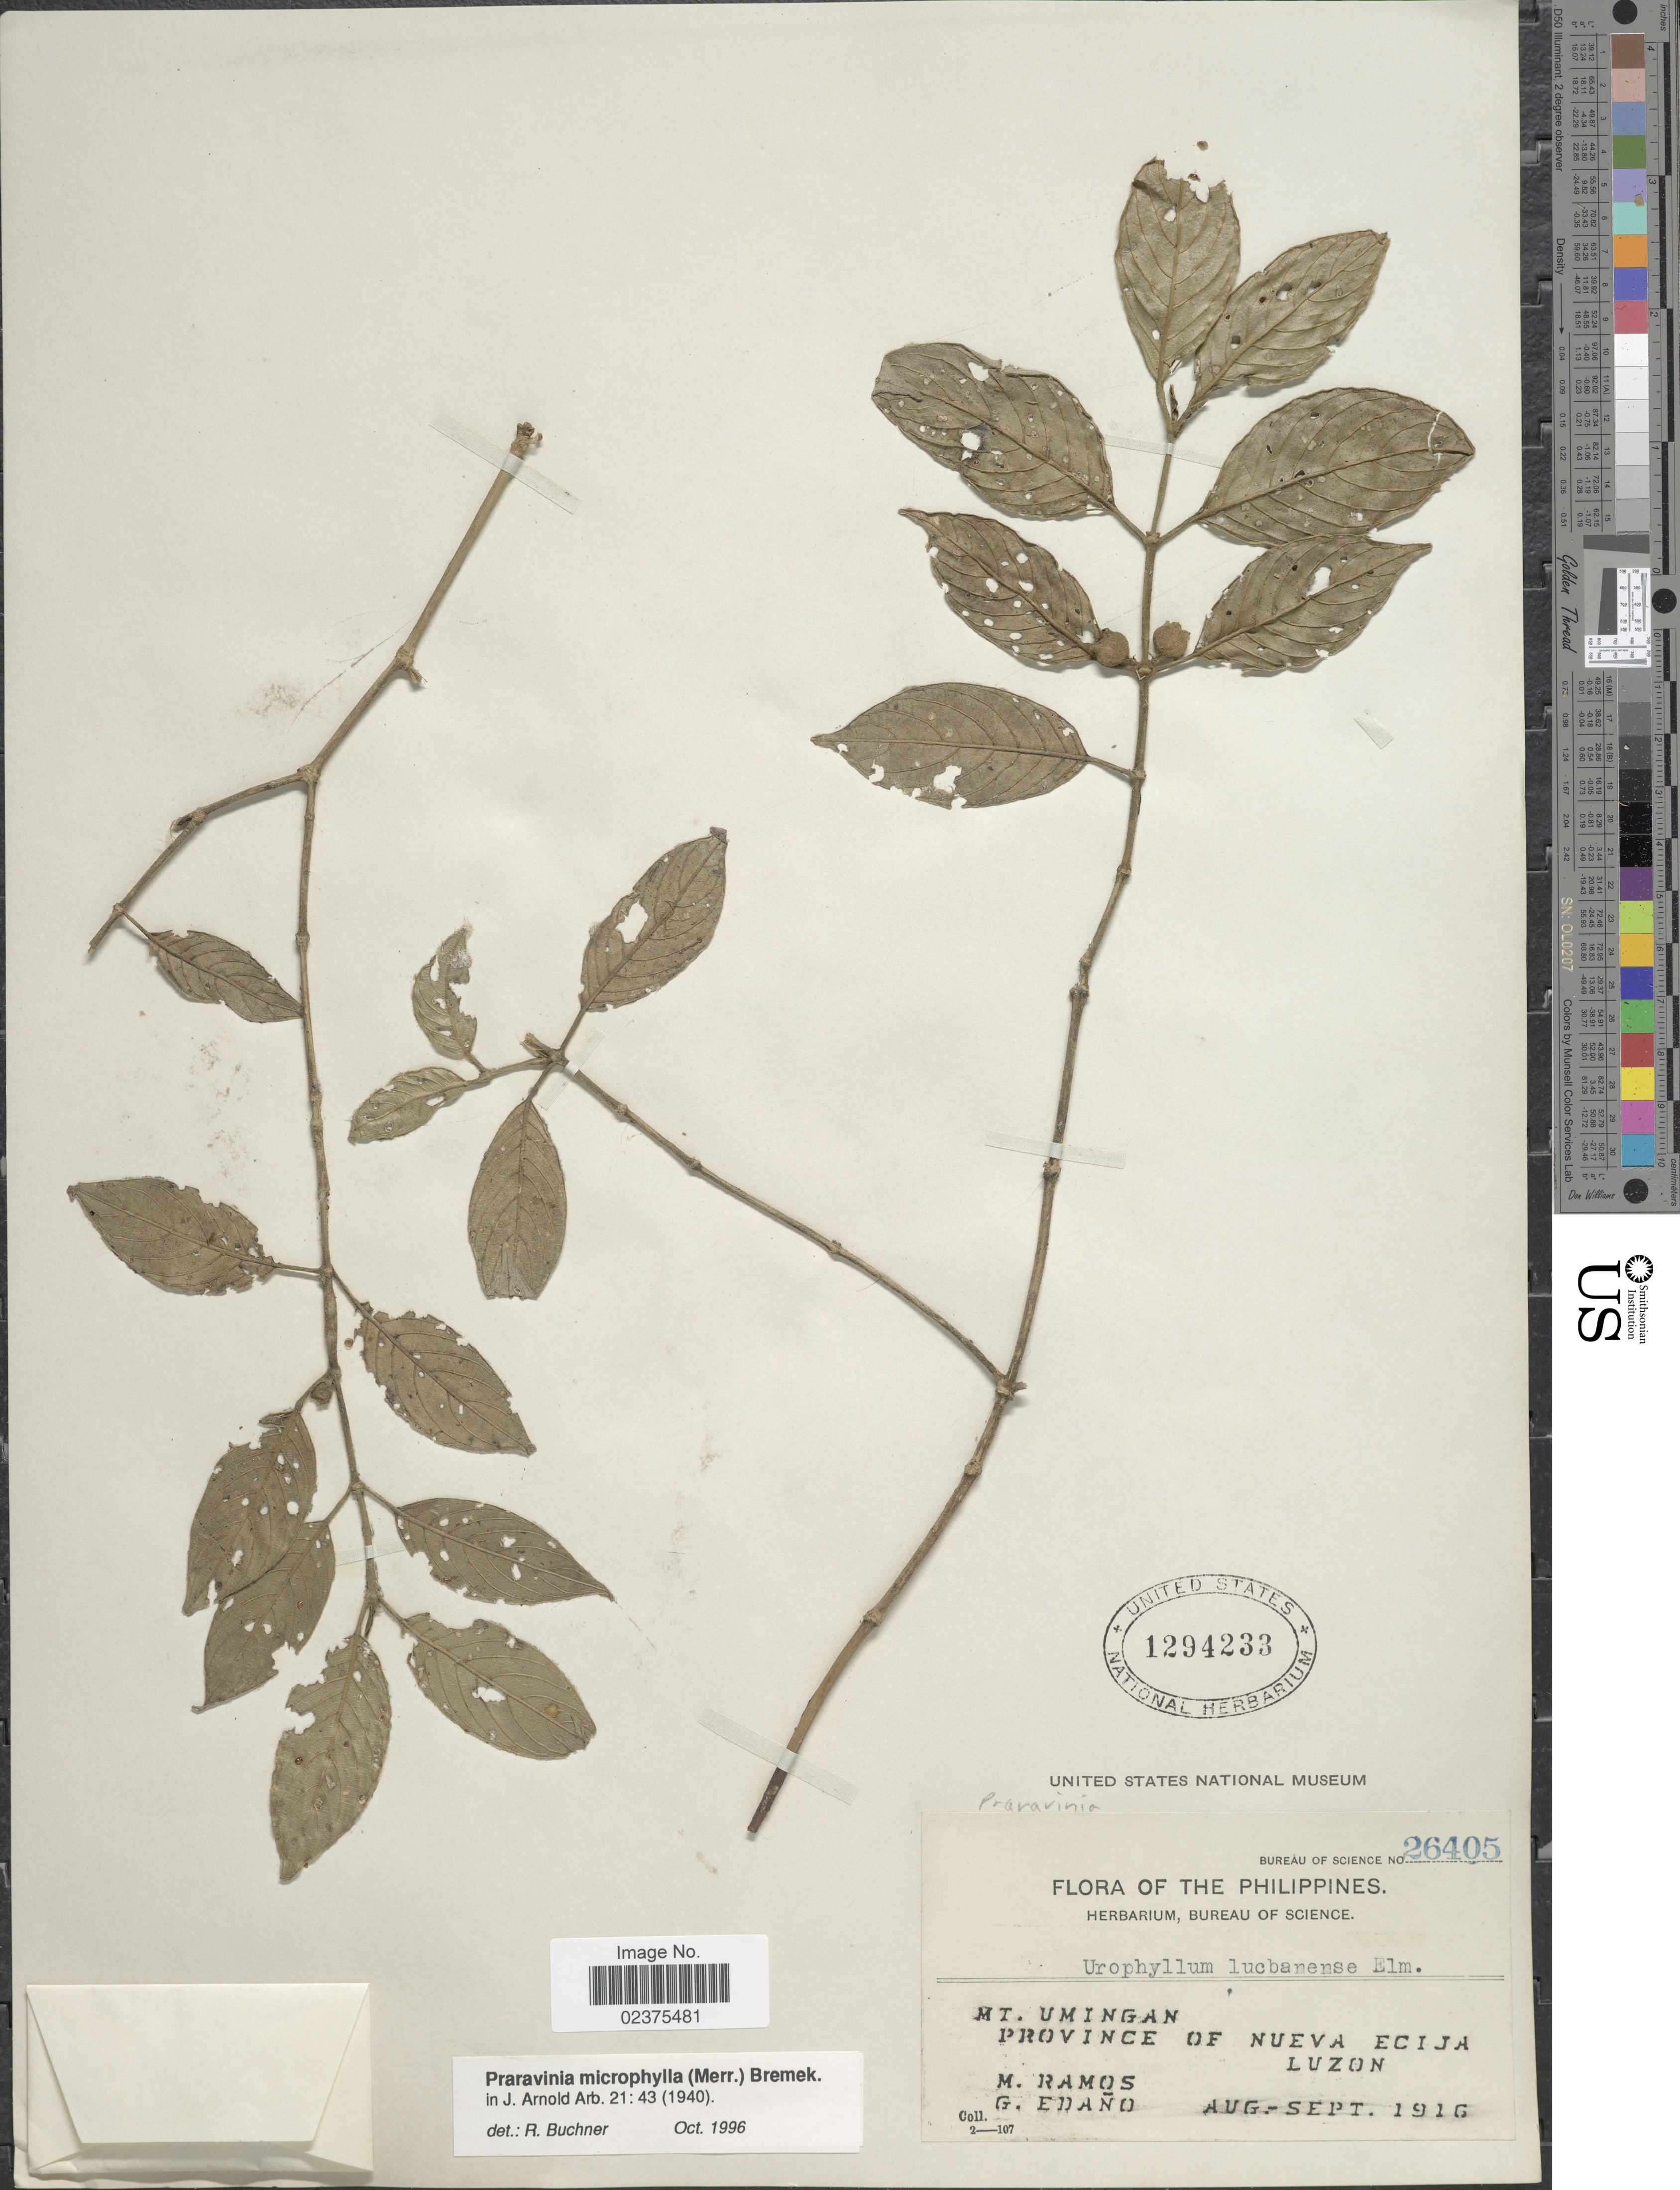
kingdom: Plantae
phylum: Tracheophyta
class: Magnoliopsida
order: Gentianales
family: Rubiaceae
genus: Praravinia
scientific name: Praravinia microphylla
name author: (Merr.) Bremek.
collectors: M. Ramos & G. Edaño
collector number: Bureau of Science 26405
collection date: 1916-08/1916-09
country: Philippines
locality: Mt. Umingan, Province of Nueva Ecija, Luzon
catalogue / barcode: US 1294233